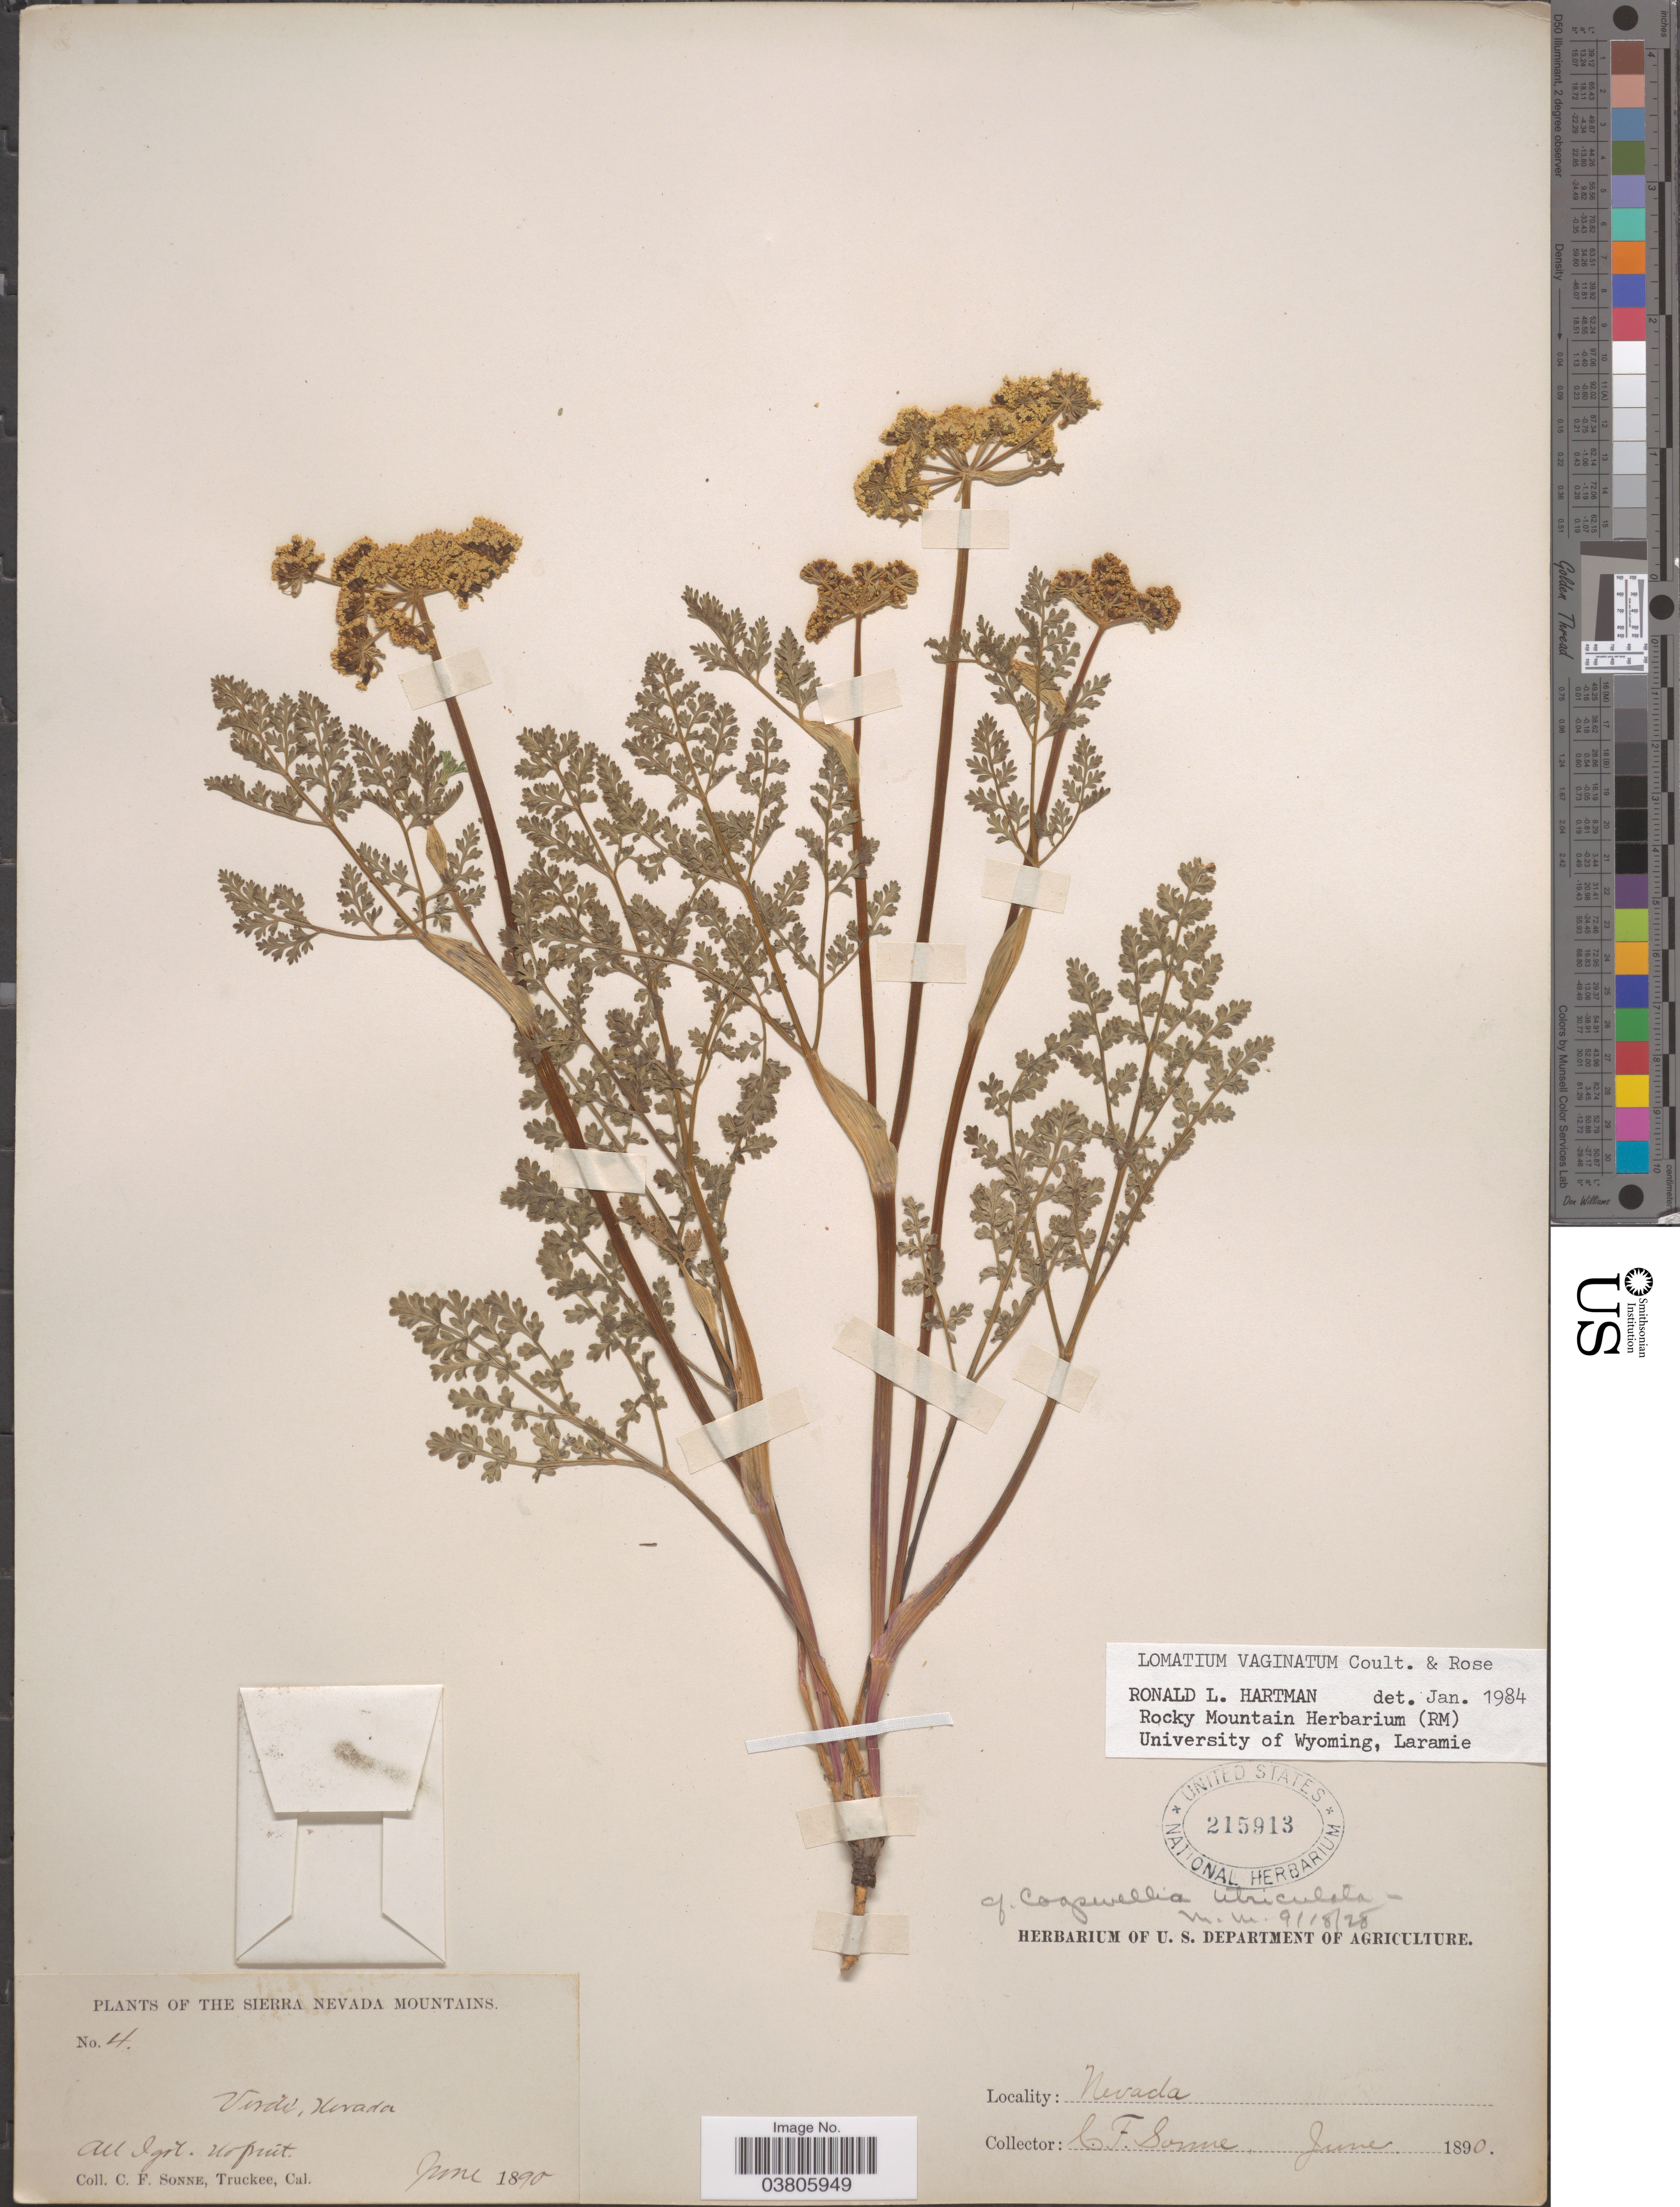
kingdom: Plantae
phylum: Tracheophyta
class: Magnoliopsida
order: Apiales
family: Apiaceae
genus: Lomatium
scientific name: Lomatium vaginatum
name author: J.M. Coult. & Rose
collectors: C. Sonne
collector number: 4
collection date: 1890-06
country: United States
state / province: Nevada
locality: The Sierra Nevada Mountains. Verdi.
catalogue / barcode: US 215913